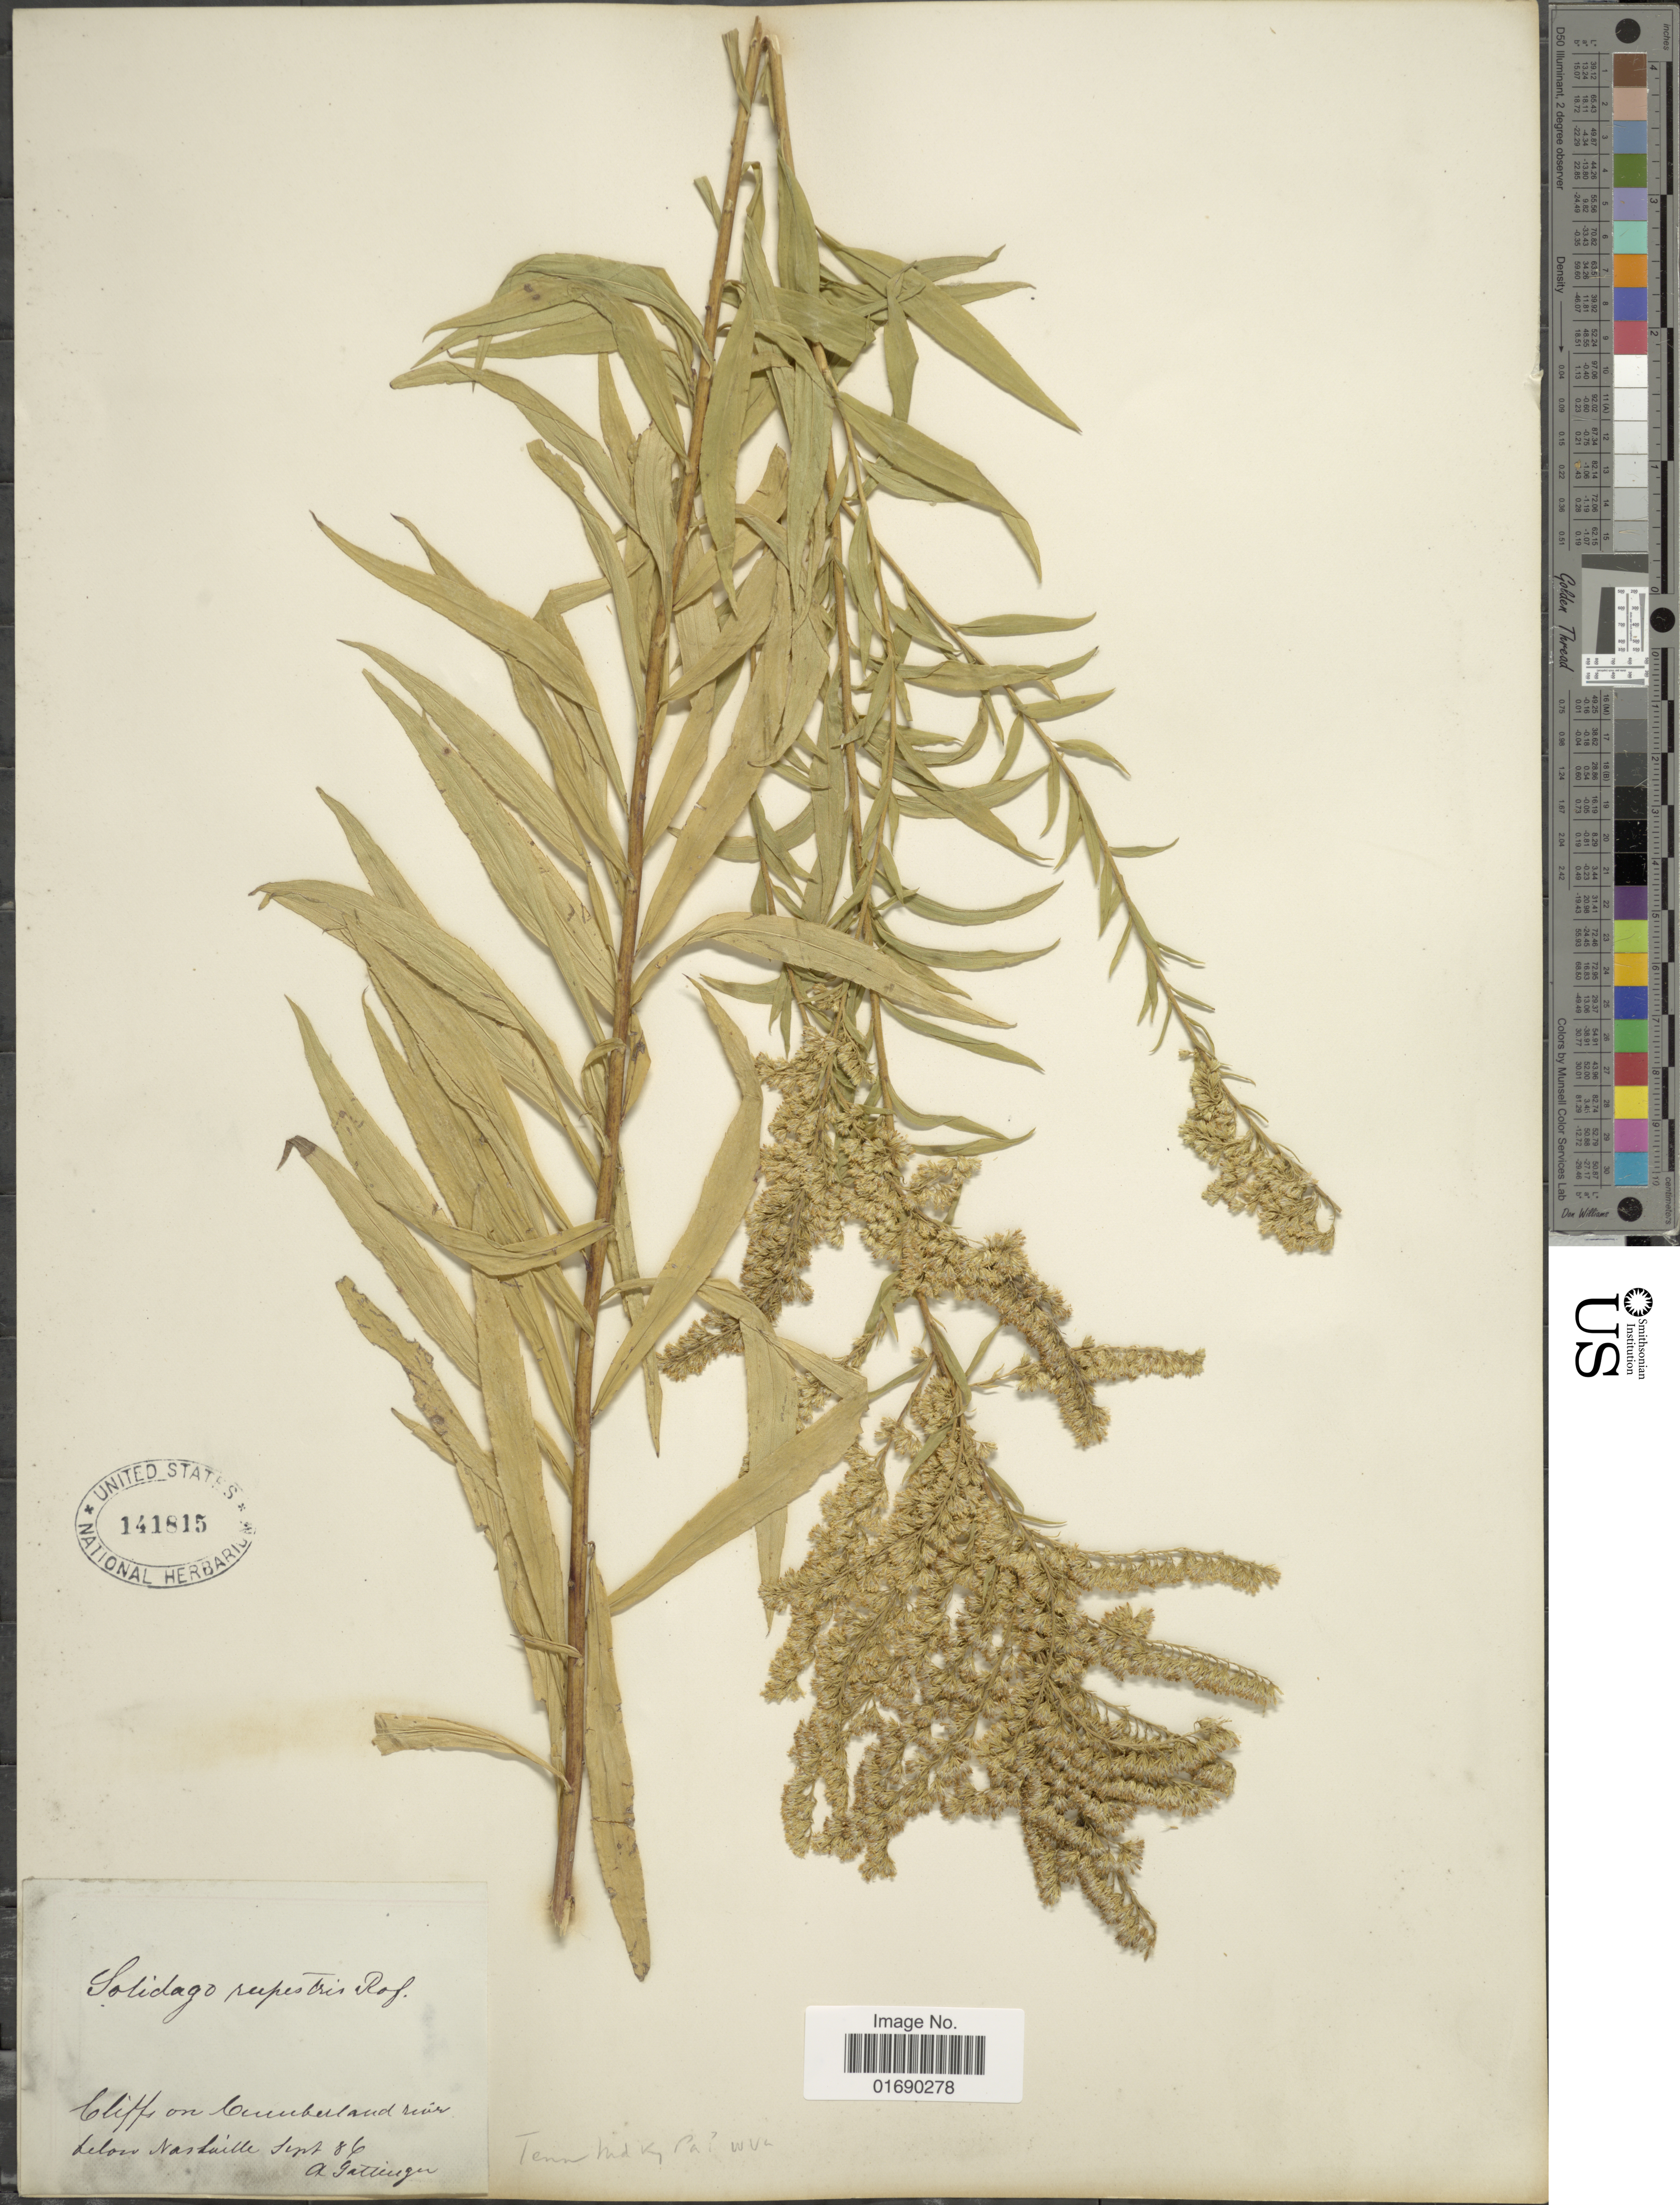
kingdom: Plantae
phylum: Tracheophyta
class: Magnoliopsida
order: Asterales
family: Asteraceae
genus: Solidago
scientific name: Solidago rupestris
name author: Raf.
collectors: A. Gattinger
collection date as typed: Transcribed d/m/y: /9/86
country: United States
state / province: Tennessee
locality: Cliffs on Cumberland river below Nashville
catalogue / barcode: US 141815